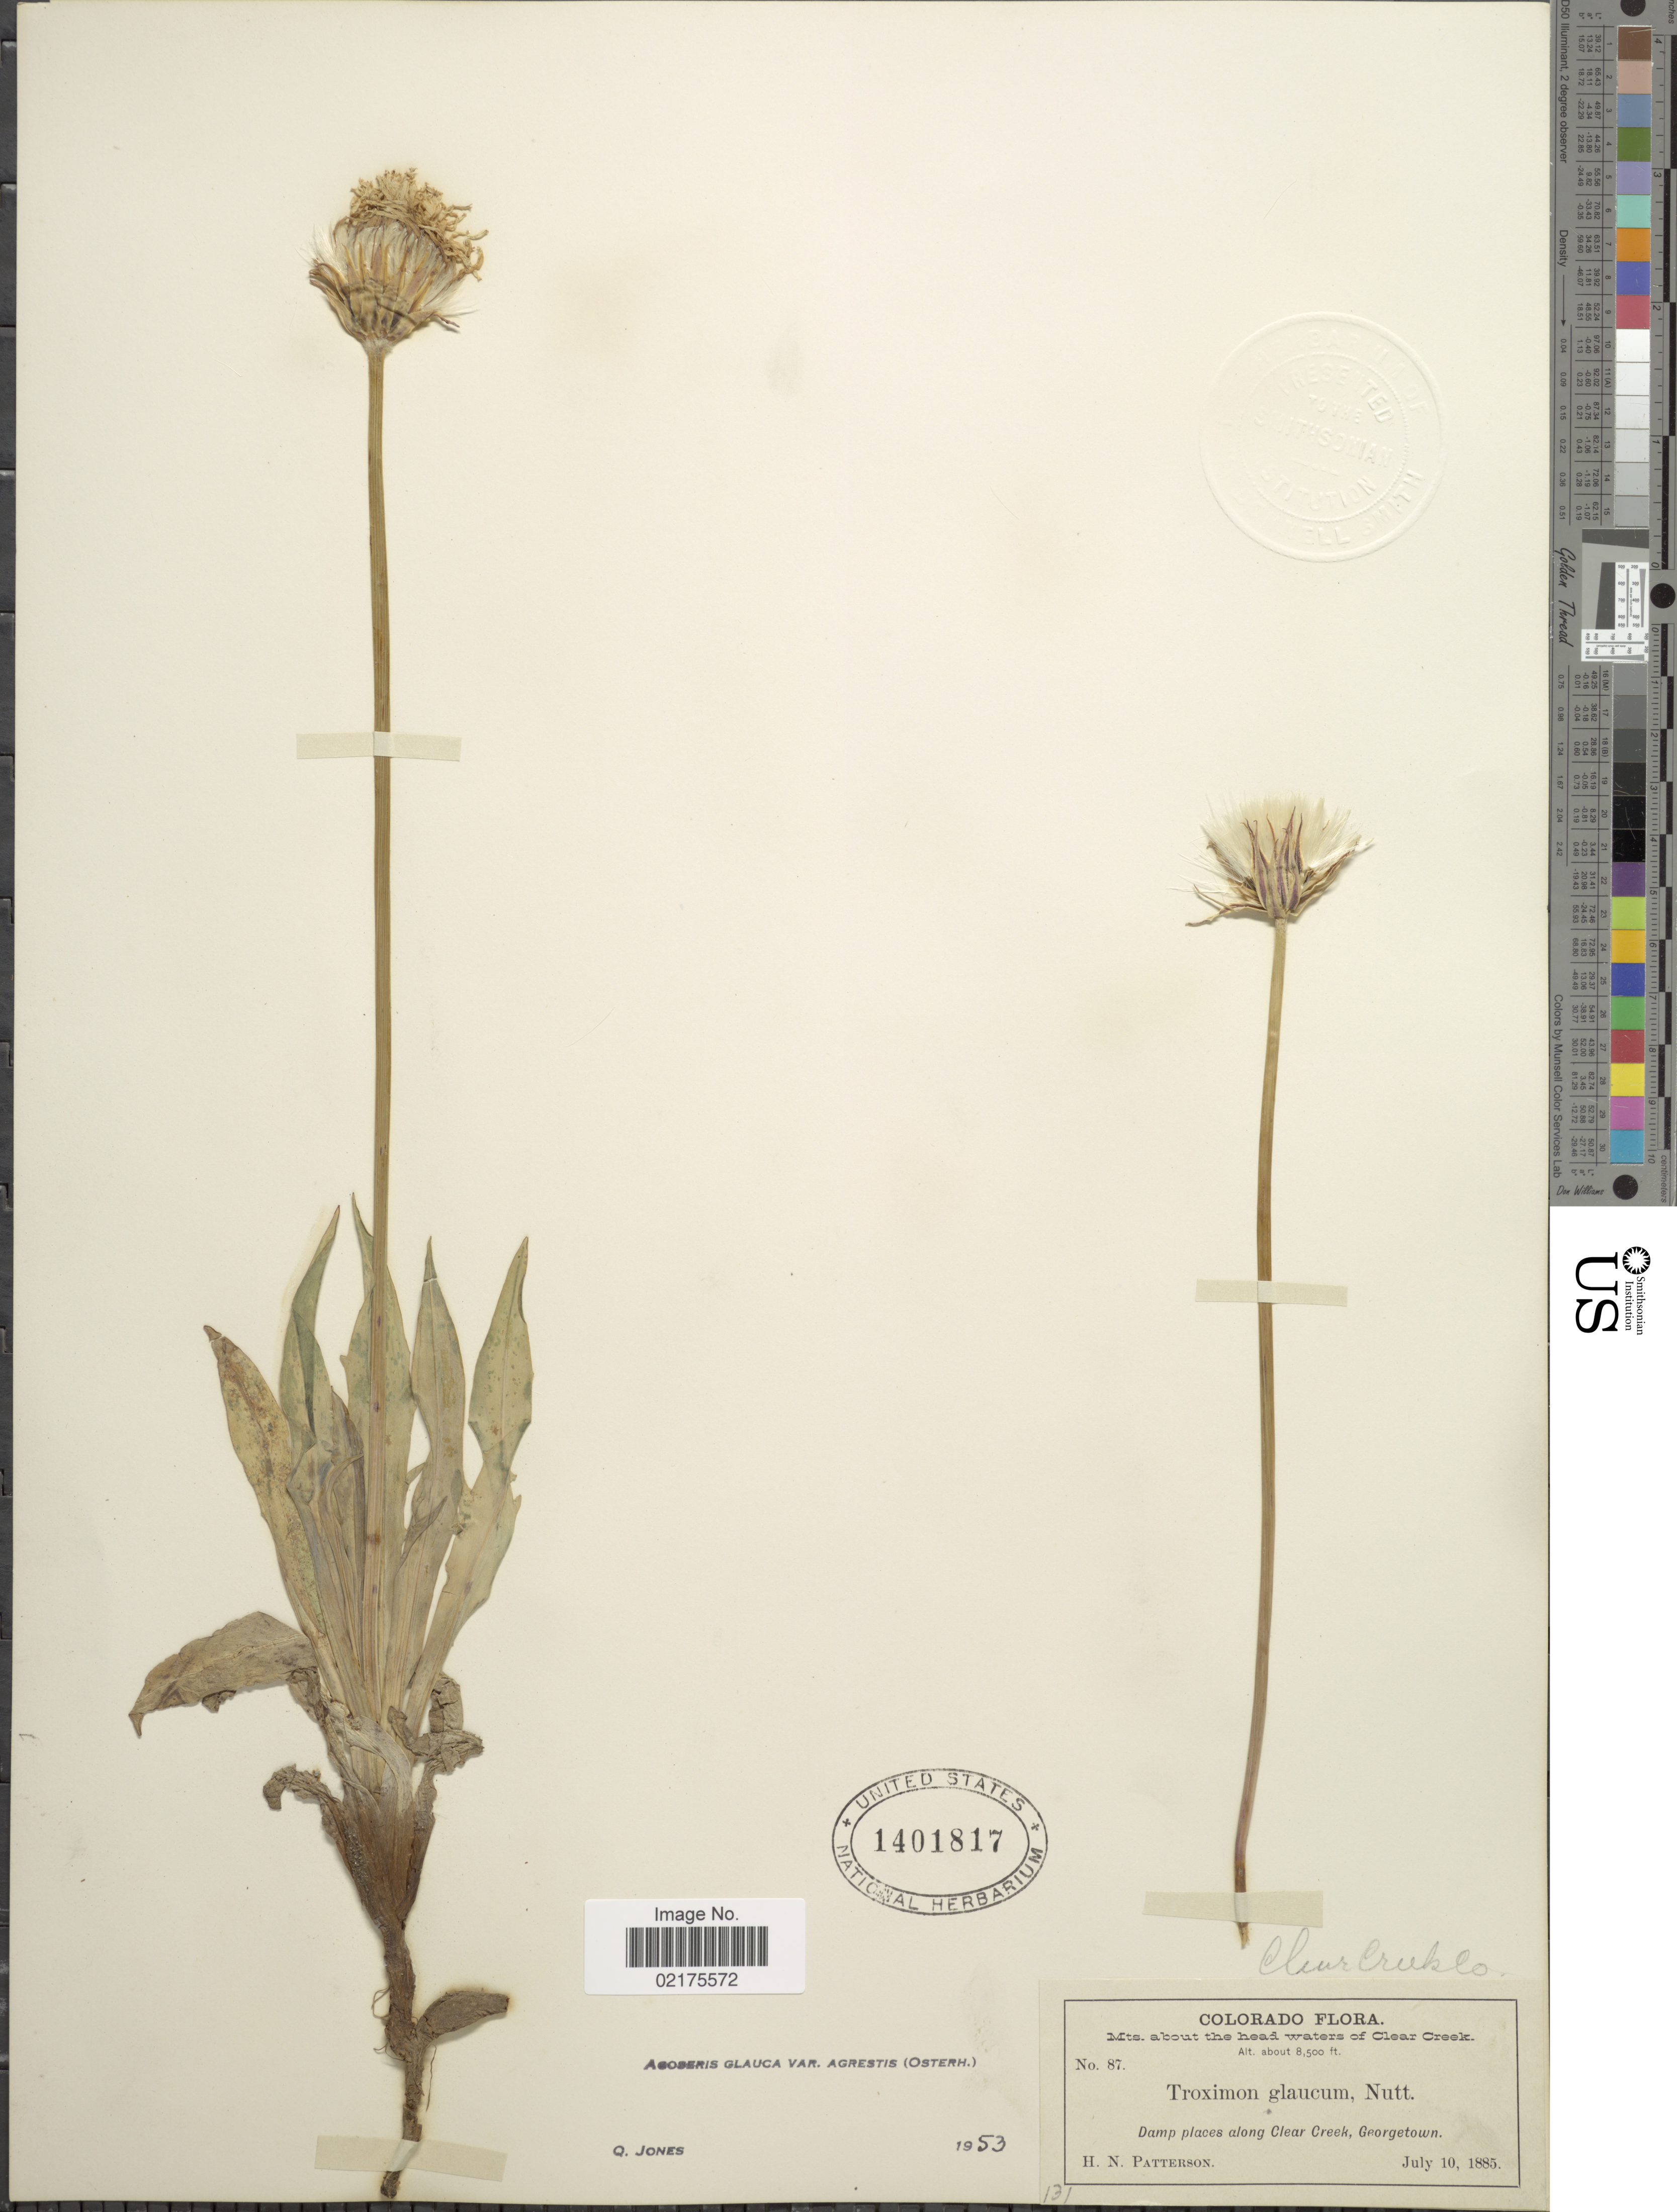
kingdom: Plantae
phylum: Tracheophyta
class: Magnoliopsida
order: Asterales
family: Asteraceae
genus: Agoseris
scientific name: Agoseris glauca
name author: (Pursh) Raf.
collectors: H. N. Patterson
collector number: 87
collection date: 1885-07-10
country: United States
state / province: Colorado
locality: Mts. about the head waters of Clear Creek, Damp places along Clear Creek, Georgetown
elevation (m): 2591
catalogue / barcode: US 1401817